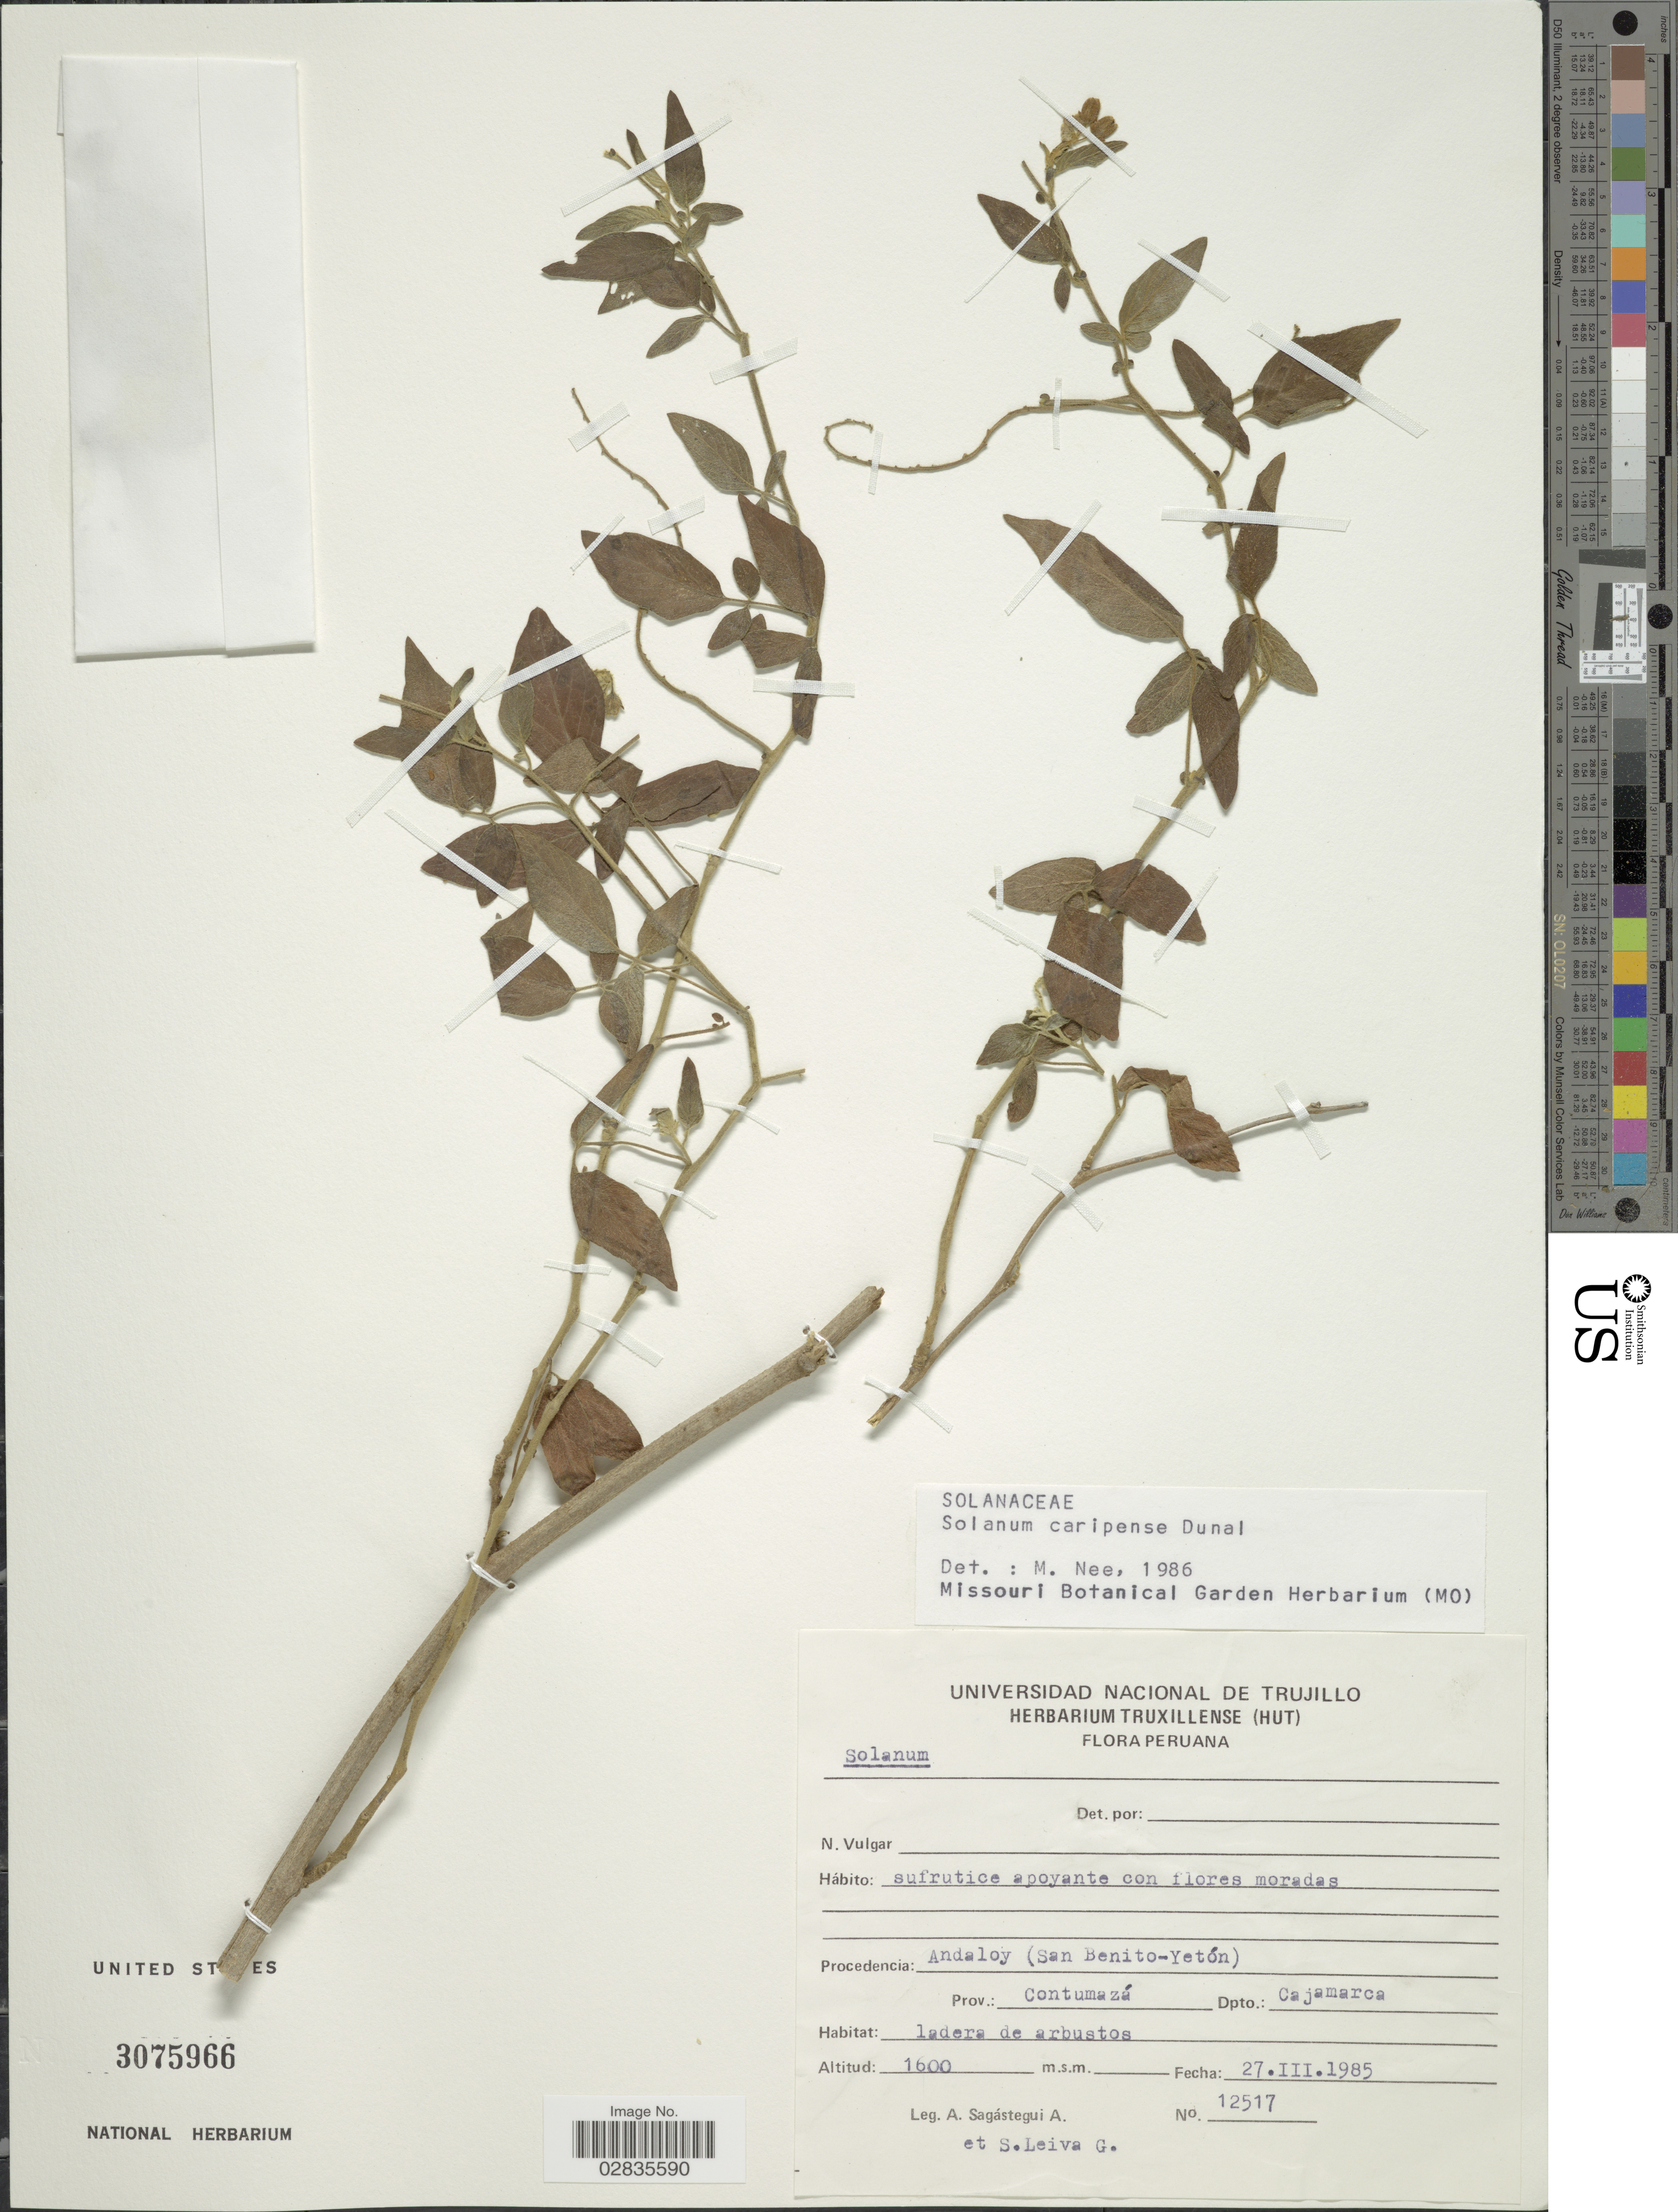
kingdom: Plantae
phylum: Tracheophyta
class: Magnoliopsida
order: Solanales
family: Solanaceae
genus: Solanum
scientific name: Solanum caripense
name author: Humb. & Bonpl. ex Dunal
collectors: A. Sagástegui A. & S. Leiva G.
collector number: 12517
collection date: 1985-03-27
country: Peru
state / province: Cajamarca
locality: Procedencia: Andaloy (San Benito-Yetón), Prov.: Contumazá, Dpto.: Cajamarca.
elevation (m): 1600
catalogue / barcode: US 3075966